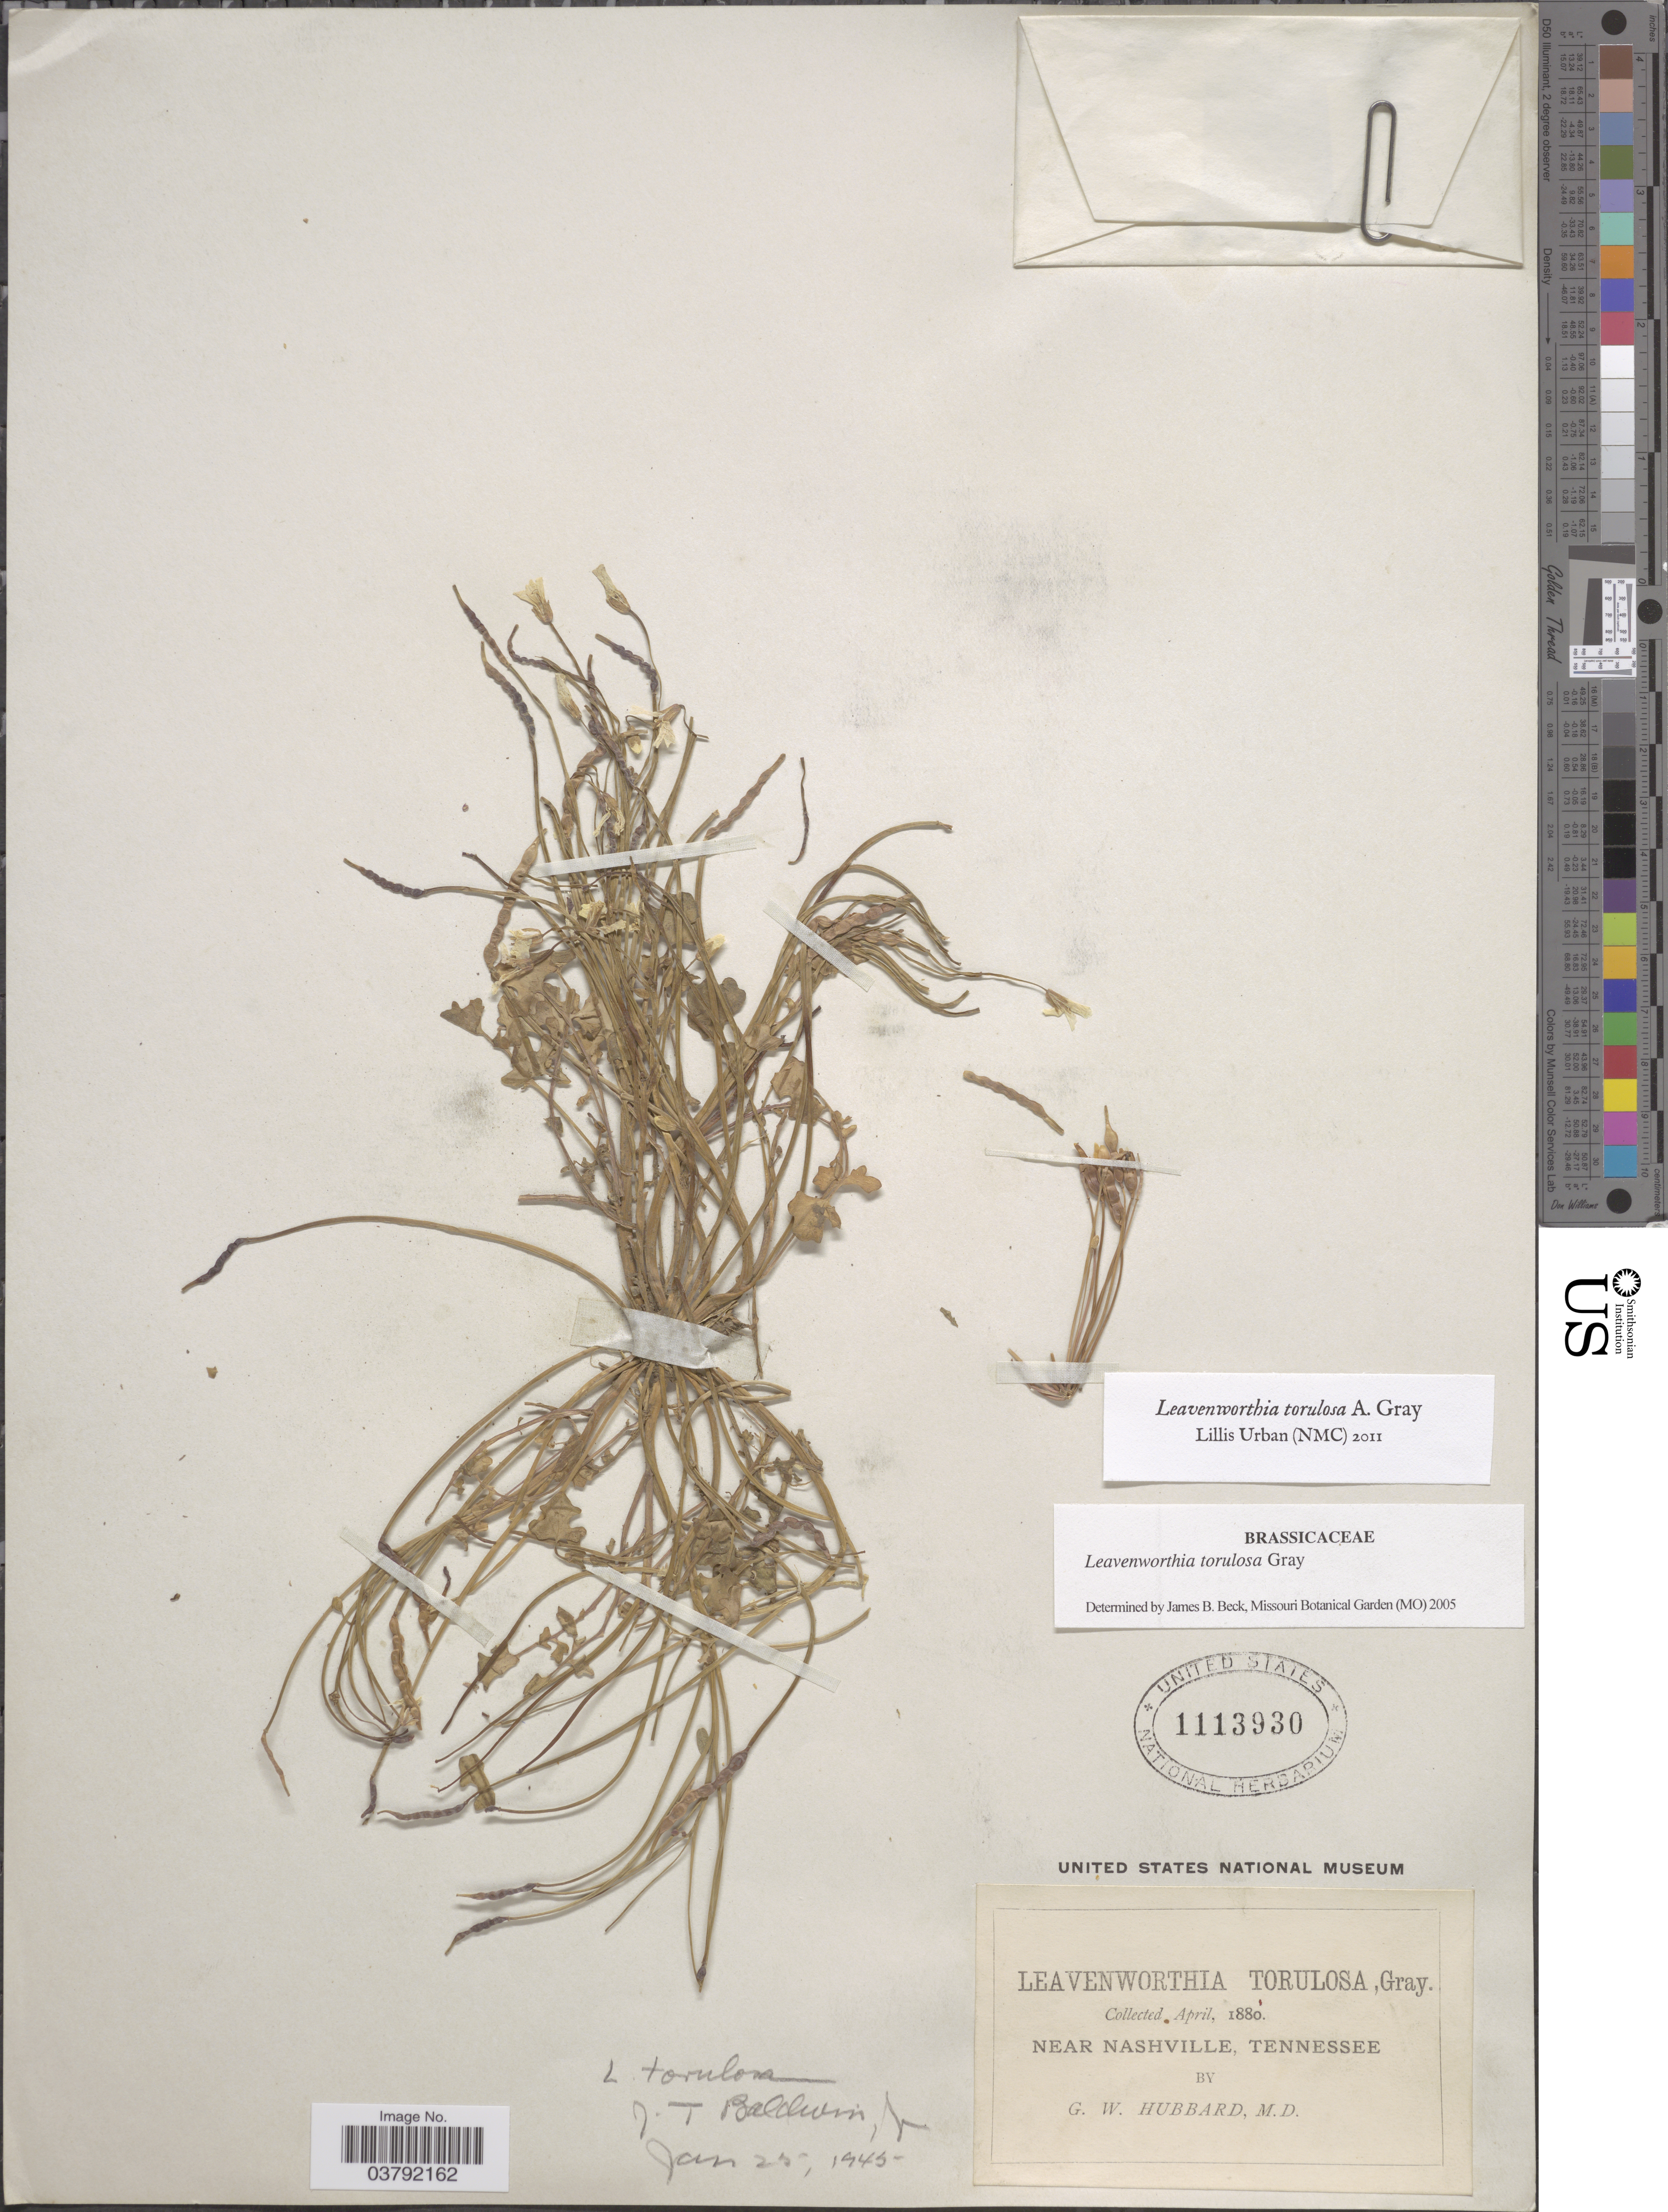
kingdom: Plantae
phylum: Tracheophyta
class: Magnoliopsida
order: Brassicales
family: Brassicaceae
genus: Leavenworthia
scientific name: Leavenworthia torulosa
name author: A. Gray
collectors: G. W. Hubbard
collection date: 1880-04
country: United States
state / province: Tennessee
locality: Near Nashville.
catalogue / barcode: US 1113930